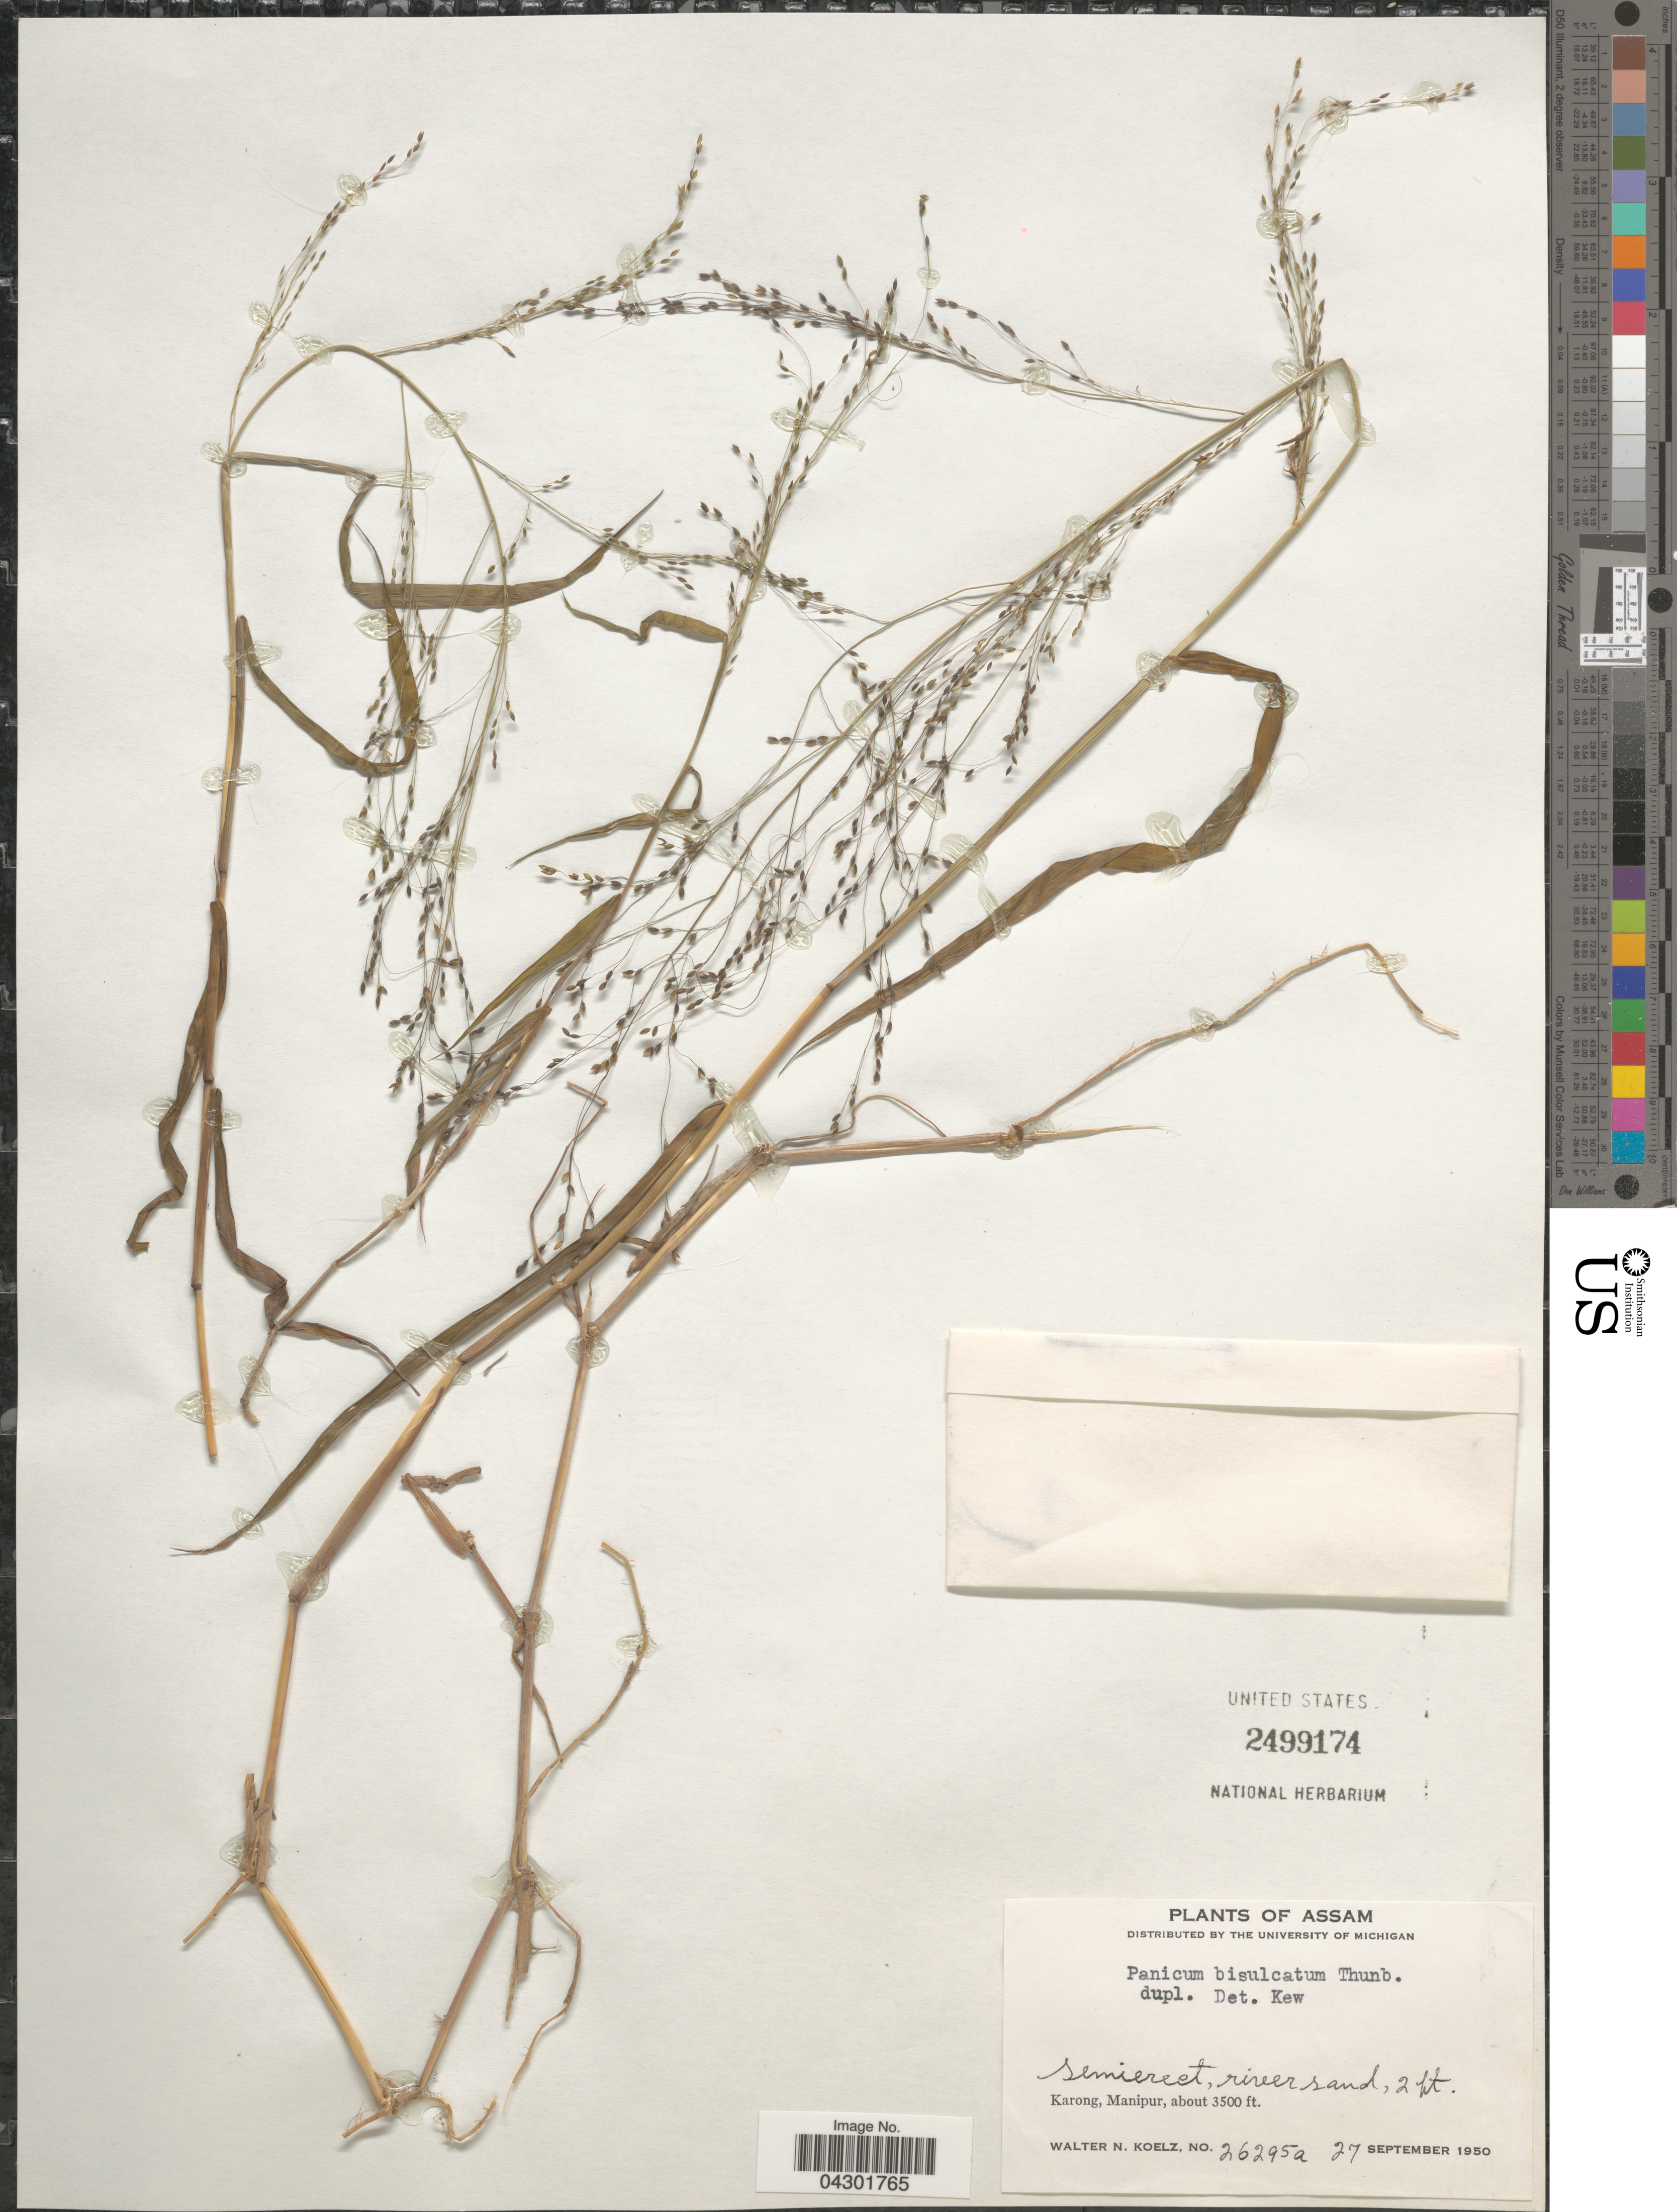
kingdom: Plantae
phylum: Tracheophyta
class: Liliopsida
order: Poales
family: Poaceae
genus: Panicum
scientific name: Panicum bisulcatum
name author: Thunb.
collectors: W. N. Koelz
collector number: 26295a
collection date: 1950-09-27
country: India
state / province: Manipur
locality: Karong, Manipur.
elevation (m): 1067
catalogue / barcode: US 2499174